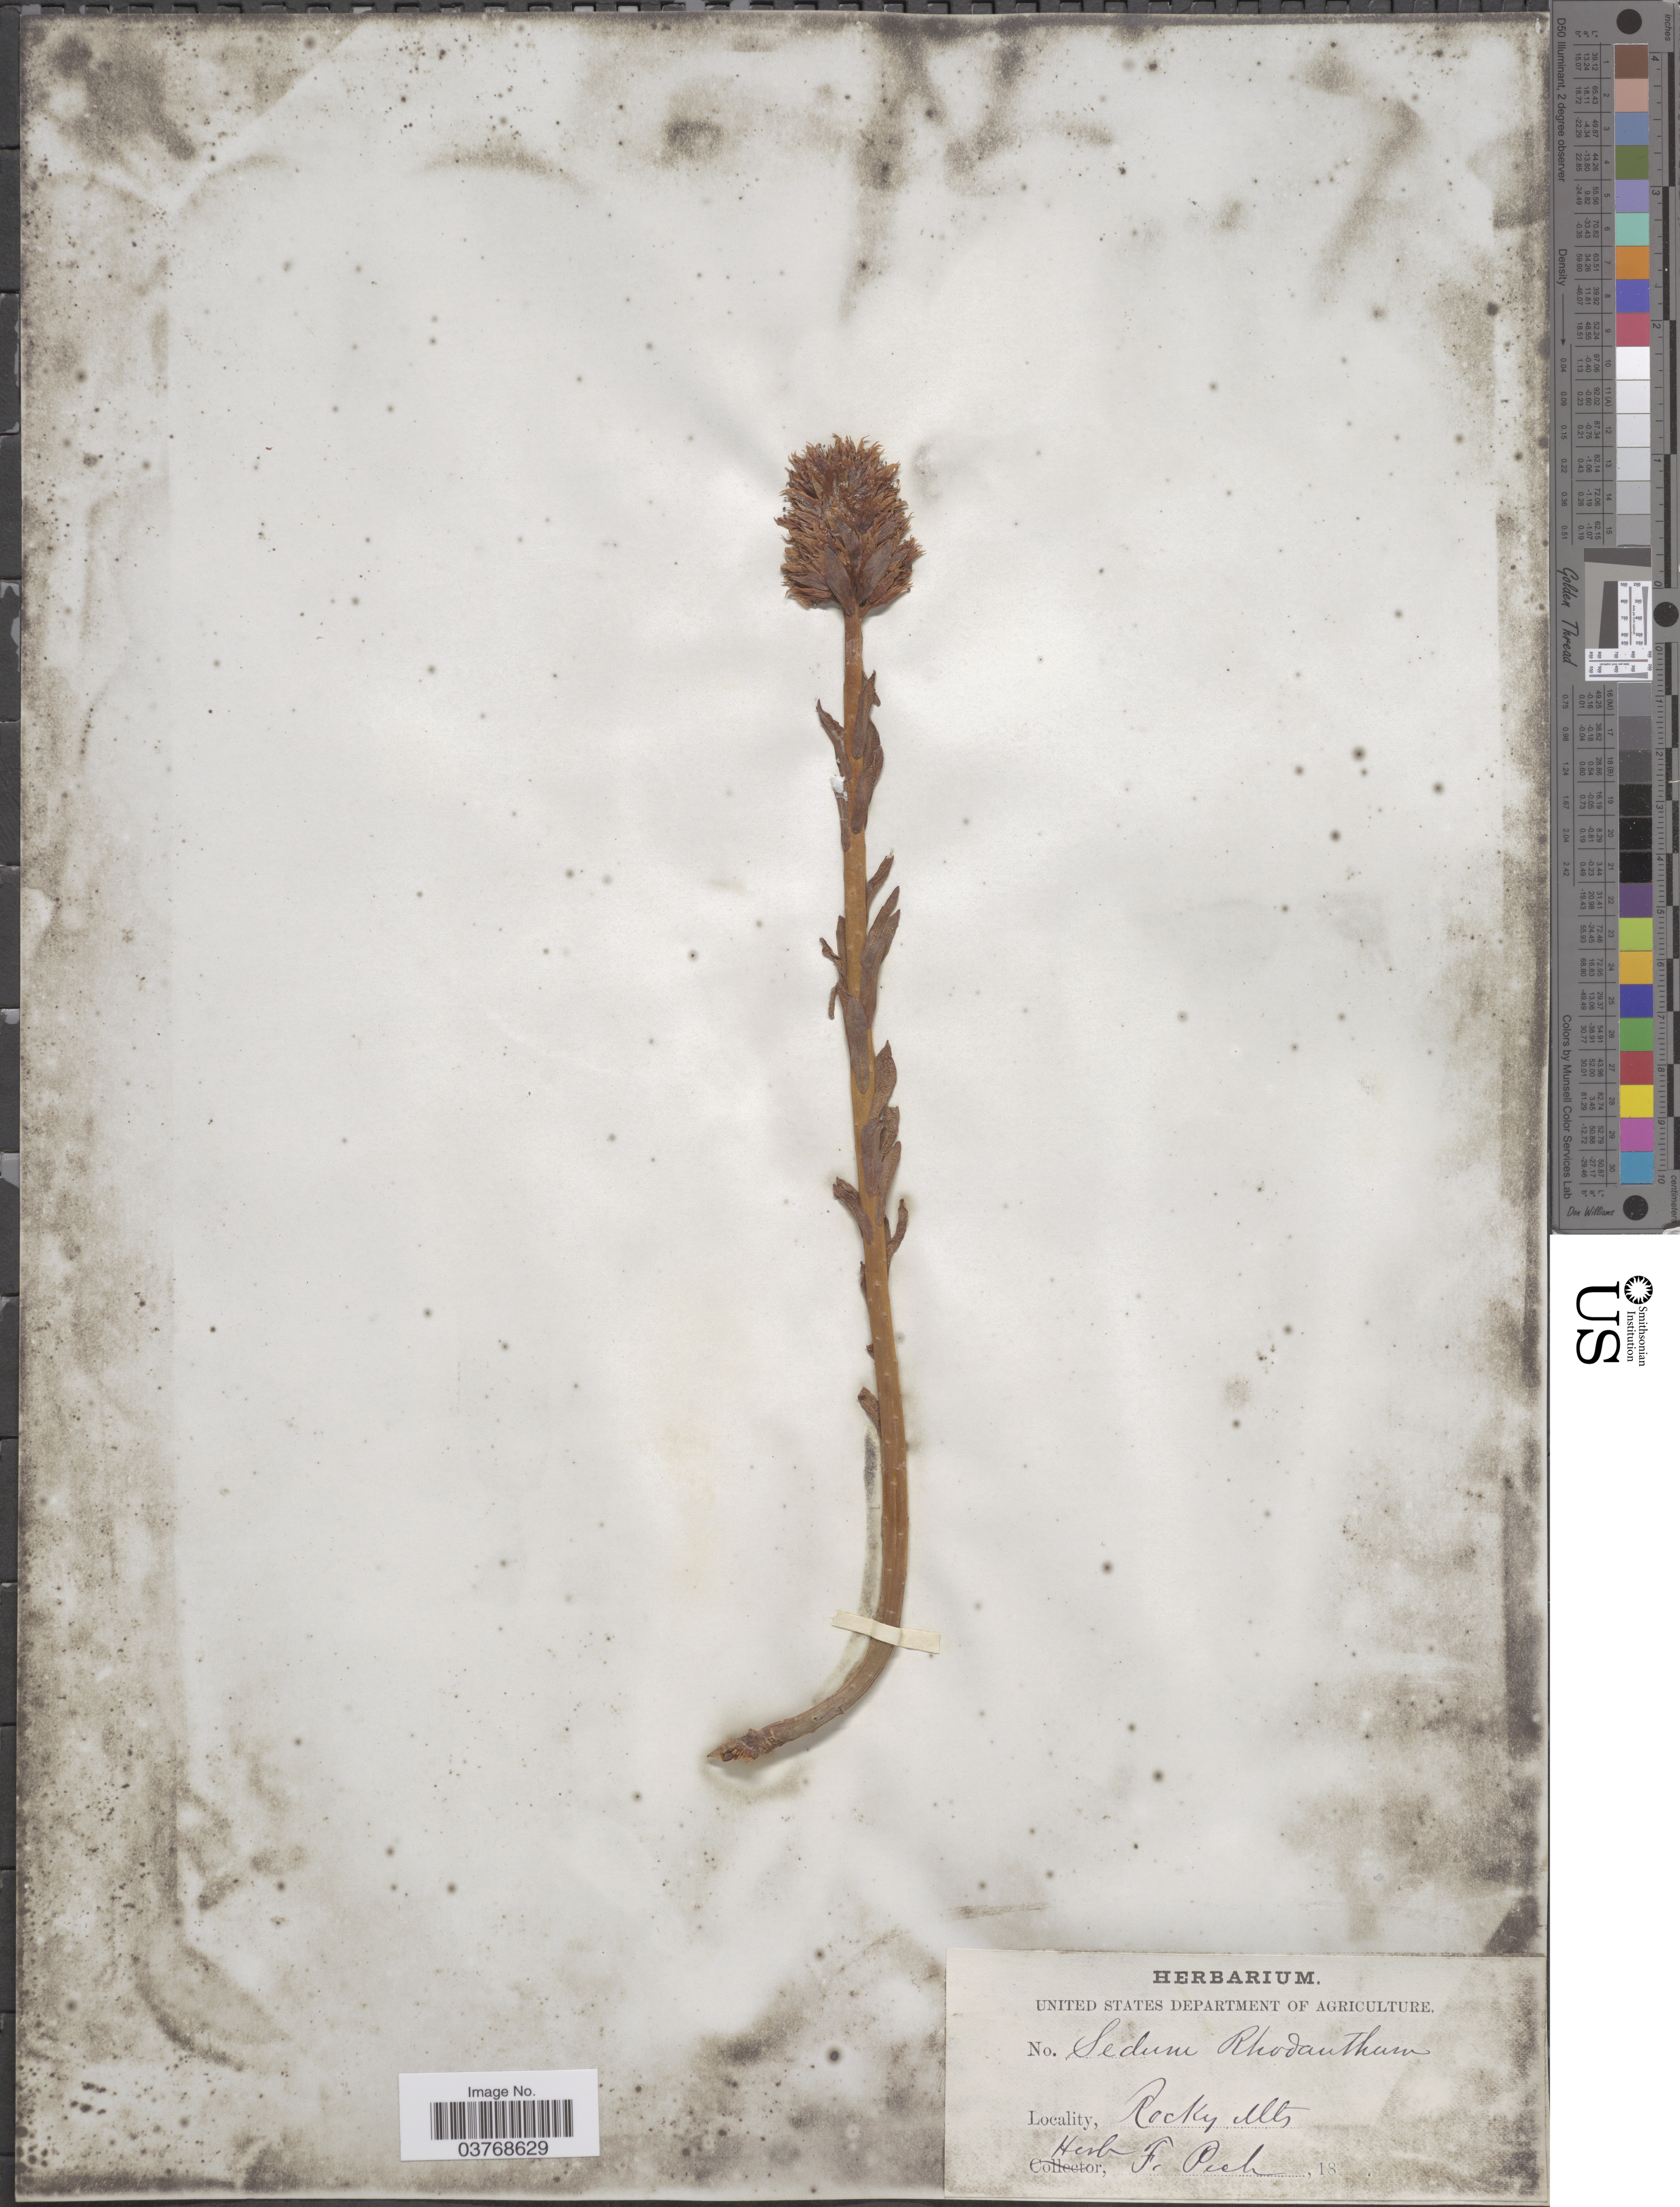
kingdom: Plantae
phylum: Tracheophyta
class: Magnoliopsida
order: Saxifragales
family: Crassulaceae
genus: Rhodiola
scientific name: Rhodiola rhodantha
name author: (A. Gray) H. Jacobsen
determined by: Strong, Mark T., (BOT), Smithsonian Institution - National Museum of Natural History (UNITED STATES)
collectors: Ex herb. F. Peck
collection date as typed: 18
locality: Rocky Mts.